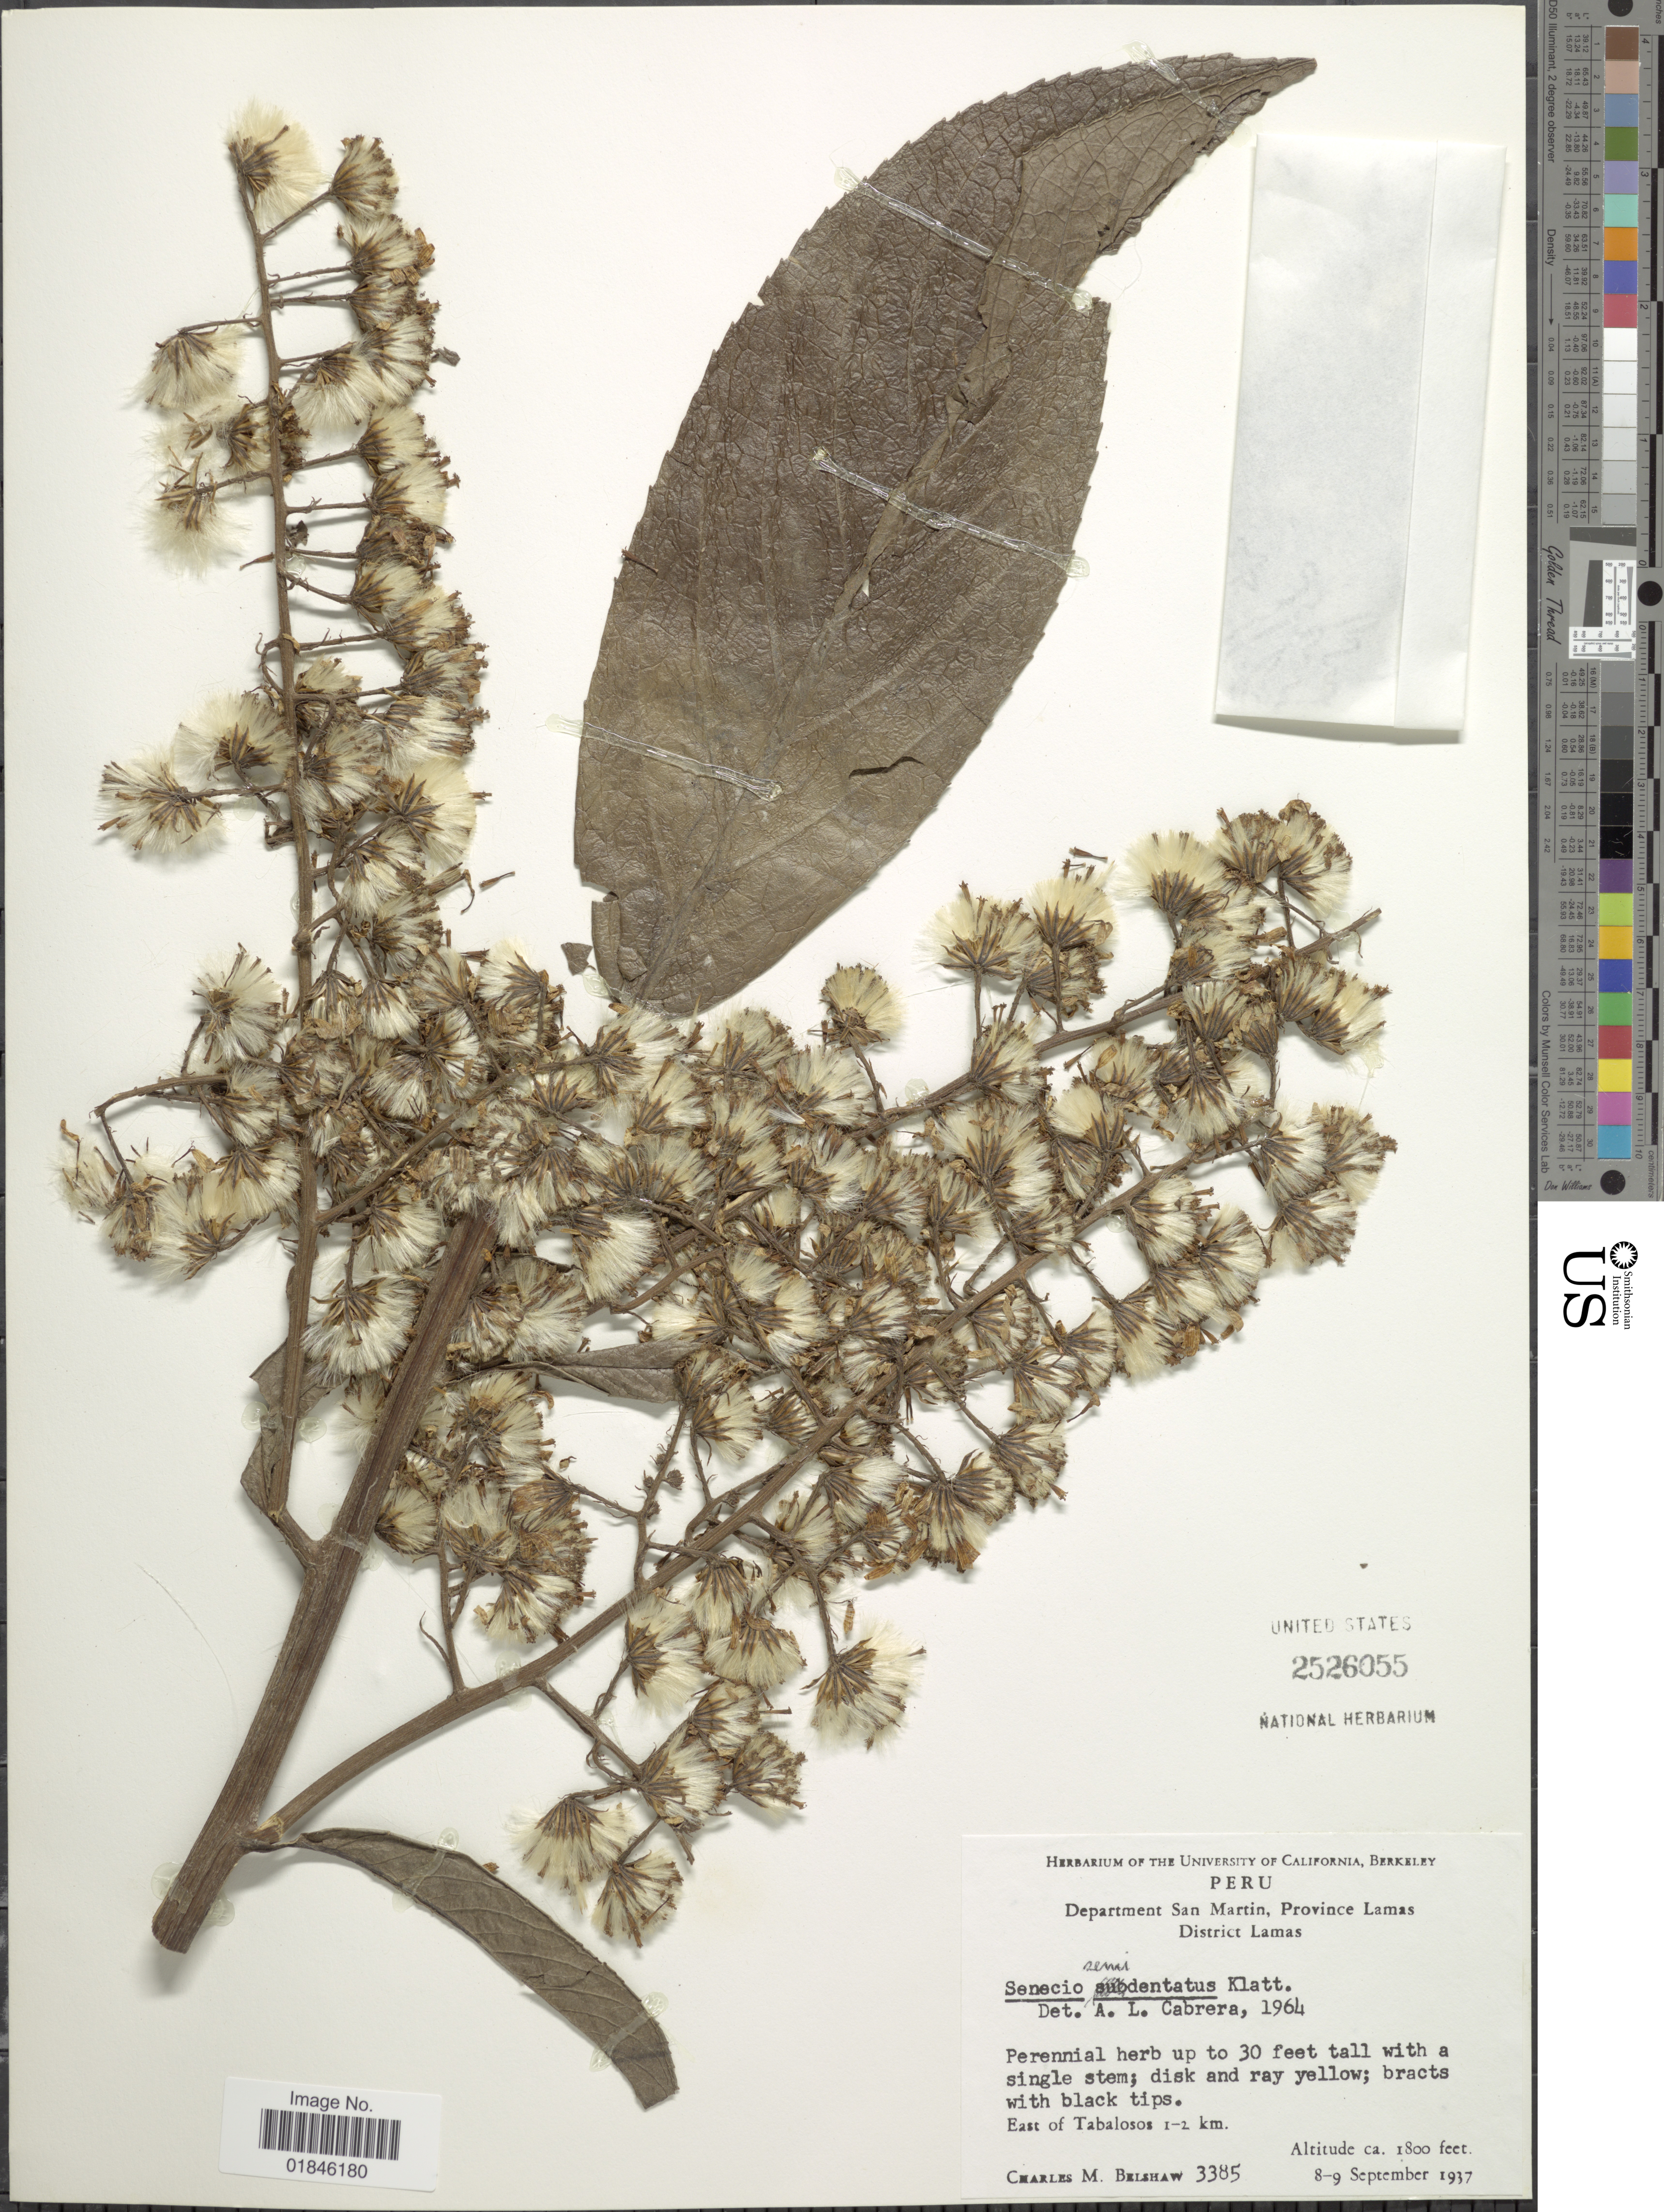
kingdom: Plantae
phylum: Tracheophyta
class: Magnoliopsida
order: Asterales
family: Asteraceae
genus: Pentacalia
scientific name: Pentacalia reflexa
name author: (Kunth) Cuatrec.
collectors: C. Shaw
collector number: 3385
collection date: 1937-09-08/1937-09-09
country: Peru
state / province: San Martín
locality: Department San Martin, Province Lamas, District Lamas. East of Tabalosos 1-2 km.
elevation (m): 549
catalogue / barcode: US 2526055